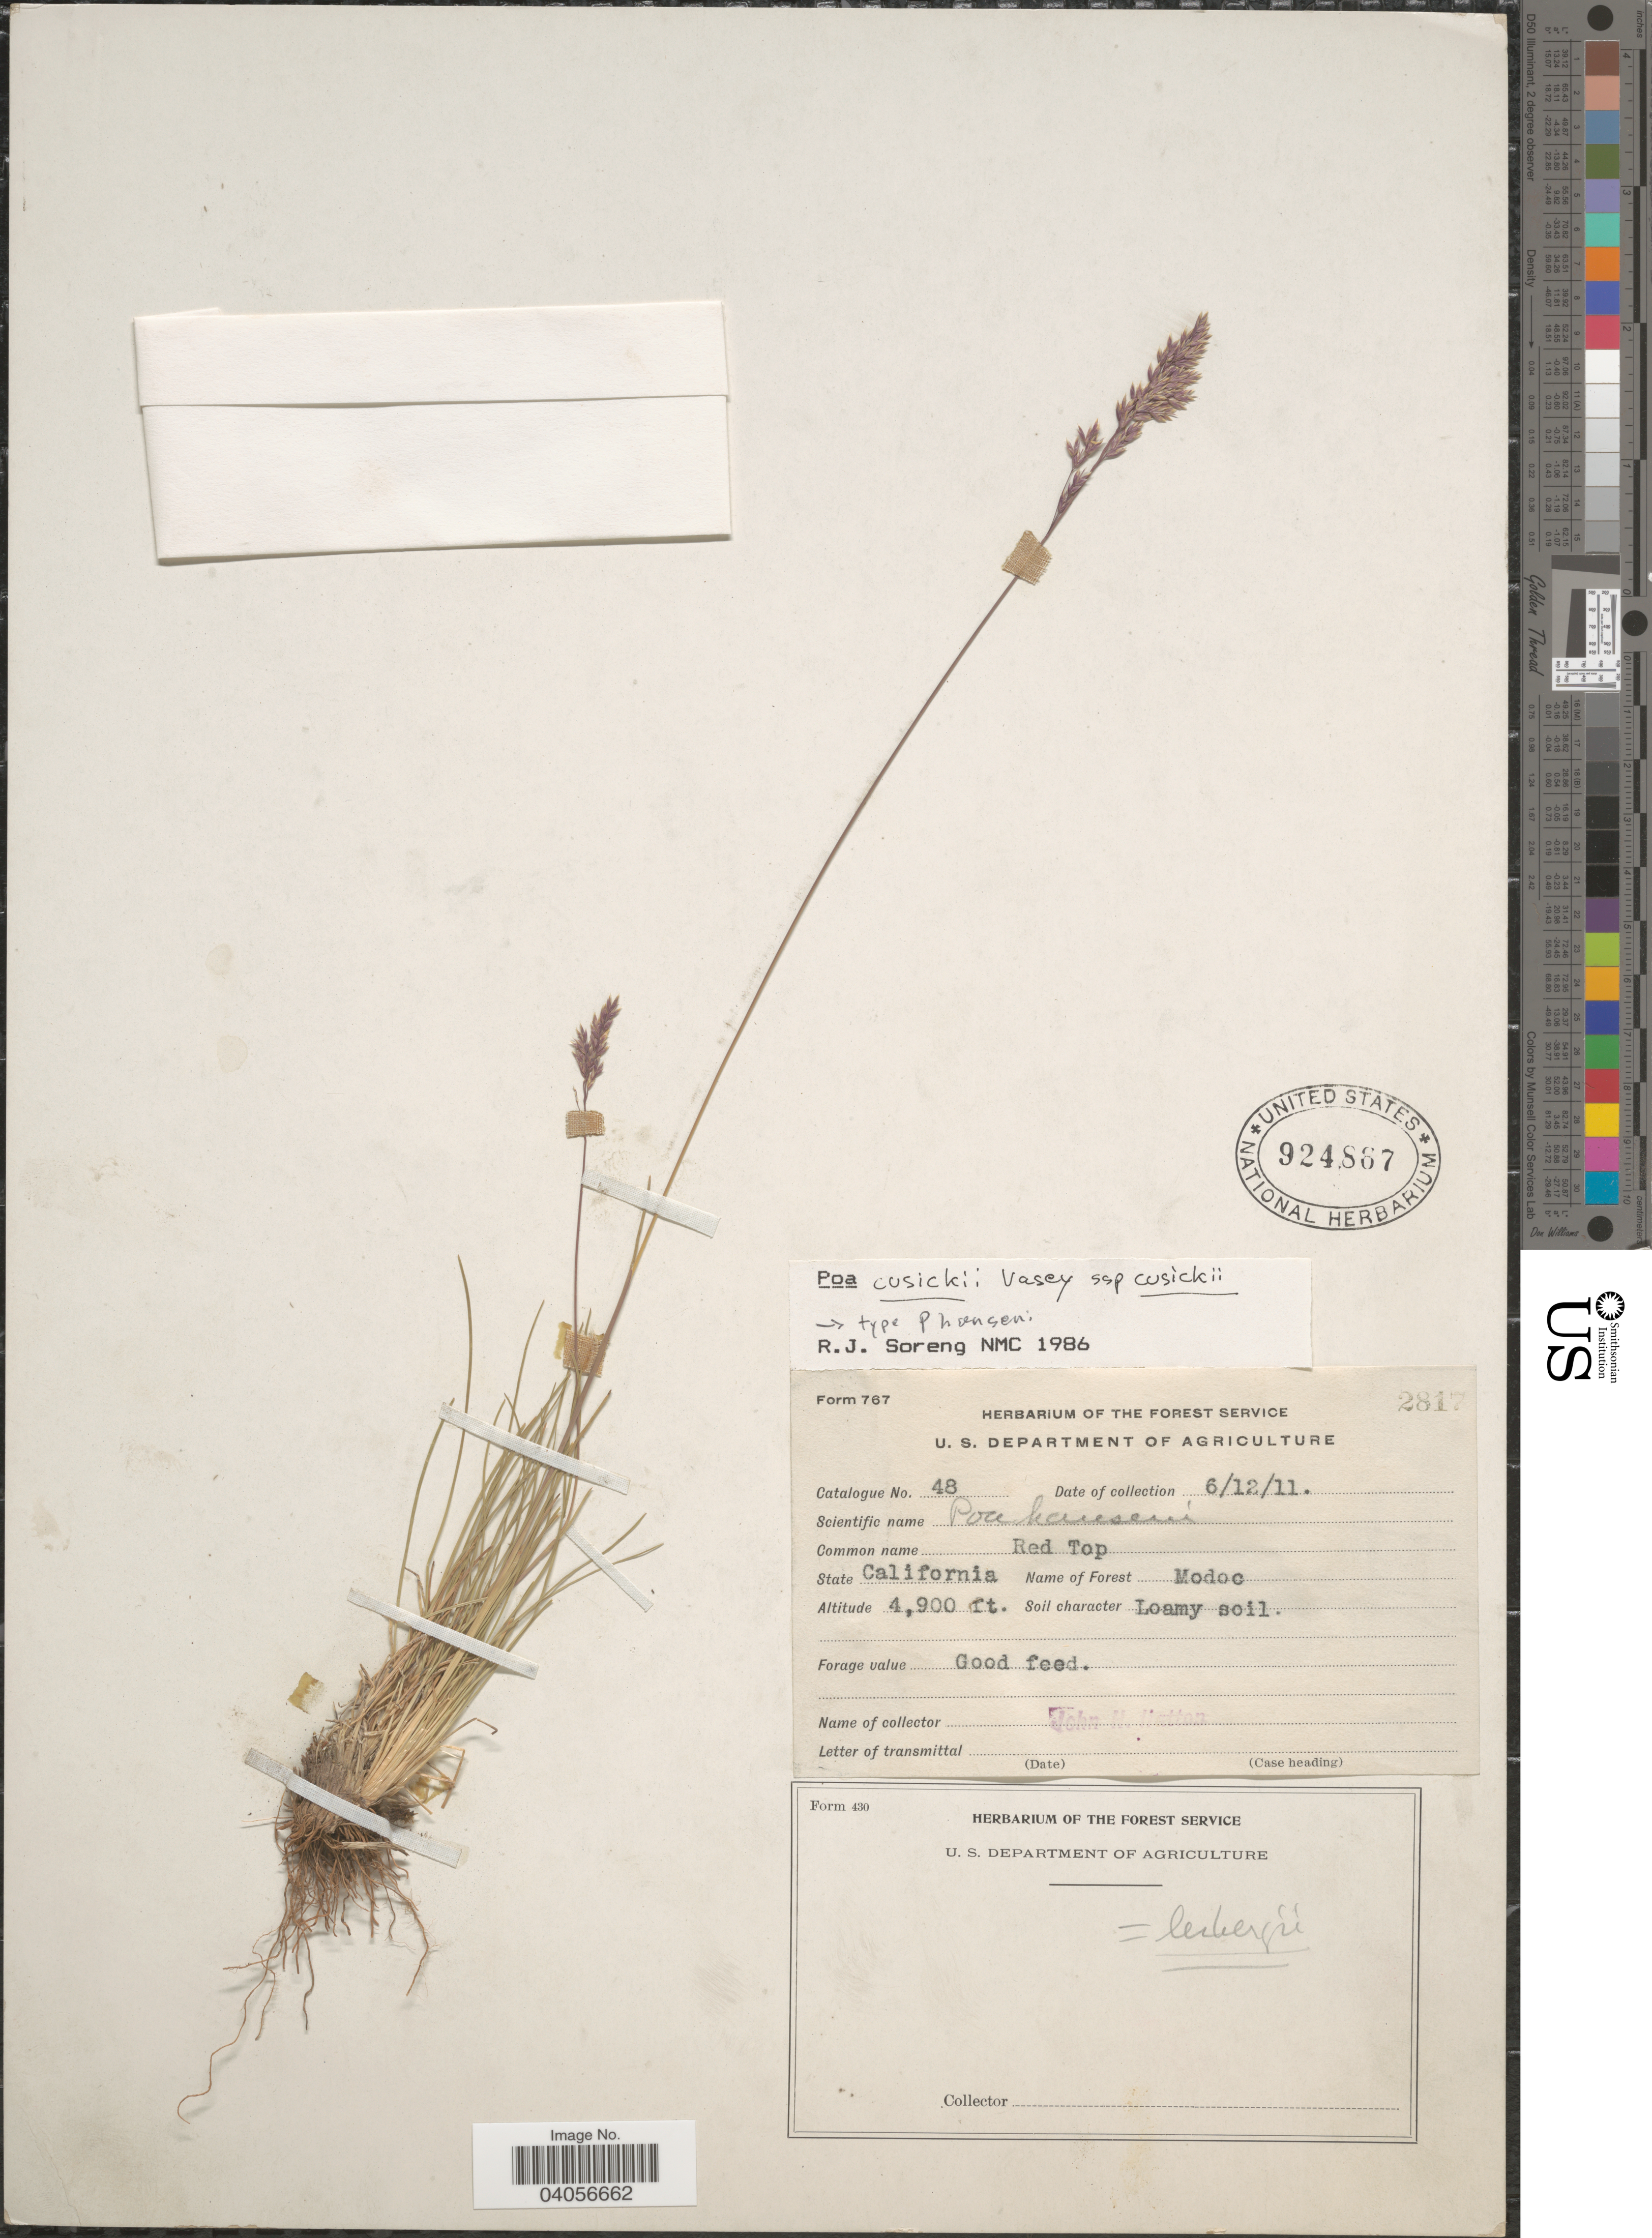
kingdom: Plantae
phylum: Tracheophyta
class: Liliopsida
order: Poales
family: Poaceae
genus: Poa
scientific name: Poa cusickii subsp. cusickii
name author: Vasey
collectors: J. Hatton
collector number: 2817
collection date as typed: Transcribed d/m/y: 12/6/11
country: United States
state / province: California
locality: Name of Forest: Modoc.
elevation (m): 1494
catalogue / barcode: US 924867